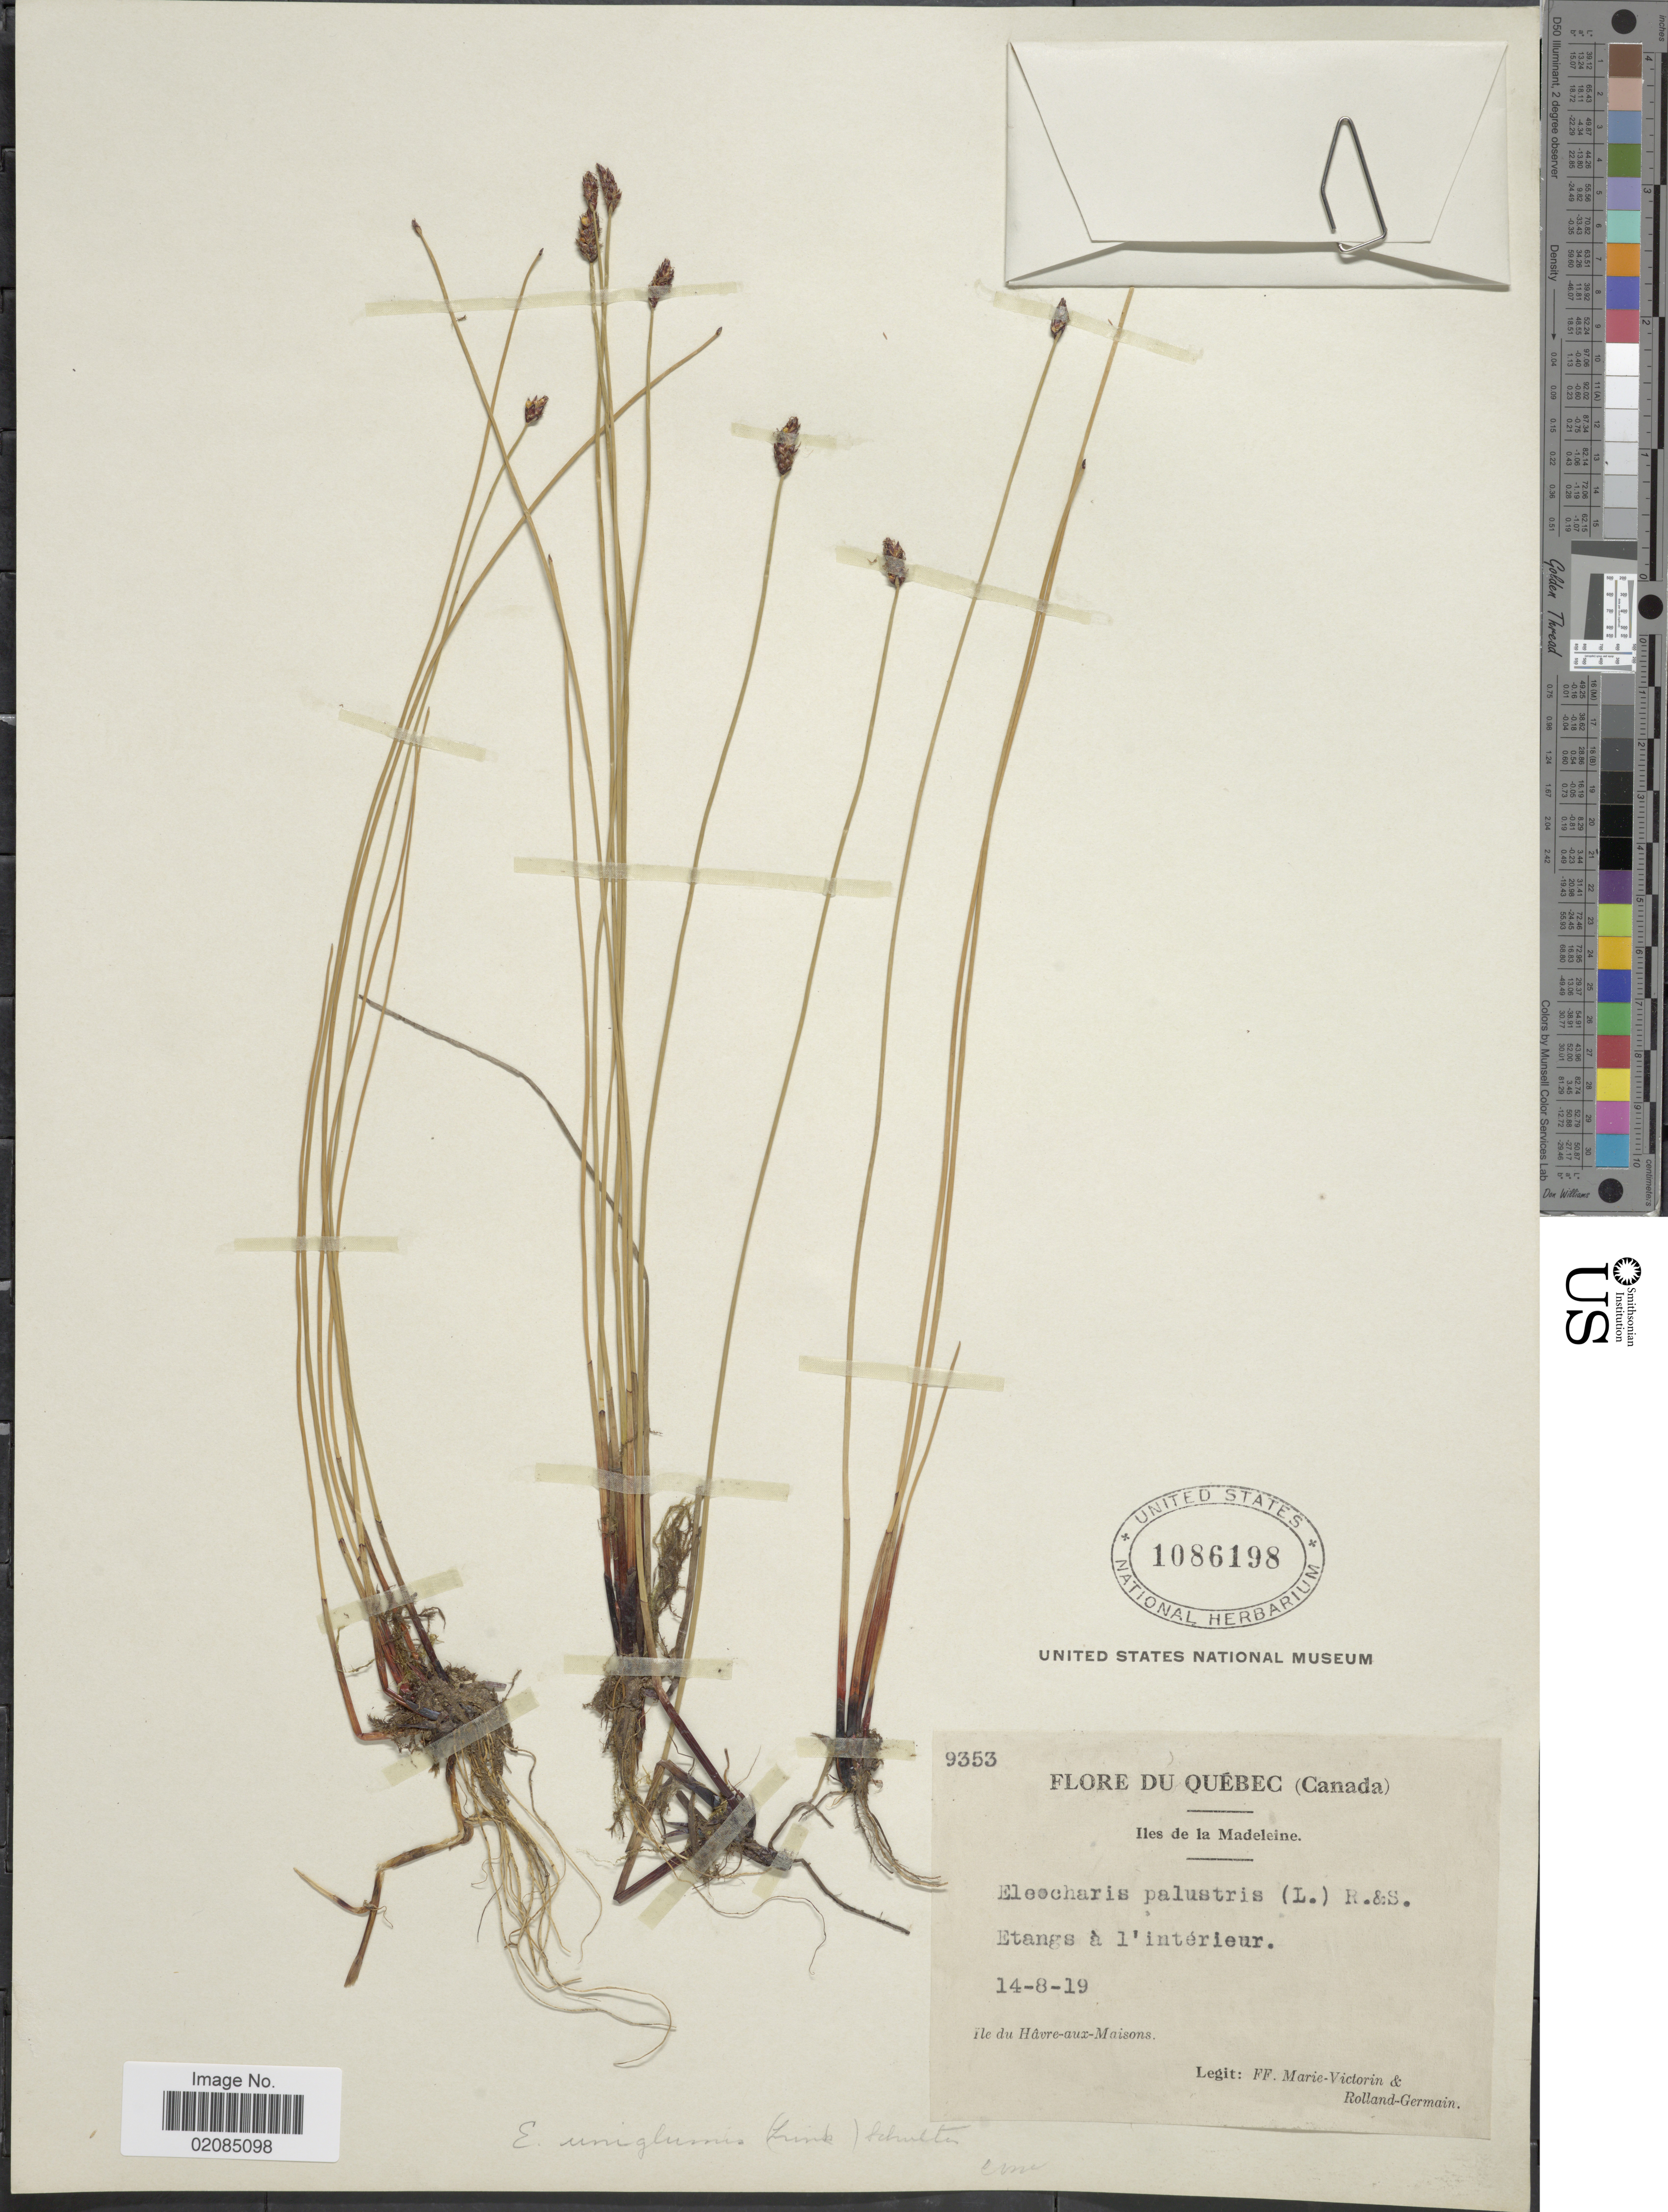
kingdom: Plantae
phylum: Tracheophyta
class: Liliopsida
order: Poales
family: Cyperaceae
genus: Eleocharis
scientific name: Eleocharis uniglumis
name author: (Link) Schult.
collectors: F. Marie-Victorin & Rolland-Germain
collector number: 9353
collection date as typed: Transcribed d/m/y: 14/8/19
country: Canada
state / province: Quebec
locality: Iles de la Madeleine, Etangs a l'interieur, Ile du Havre-aux-Maisons.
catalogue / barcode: US 1086198